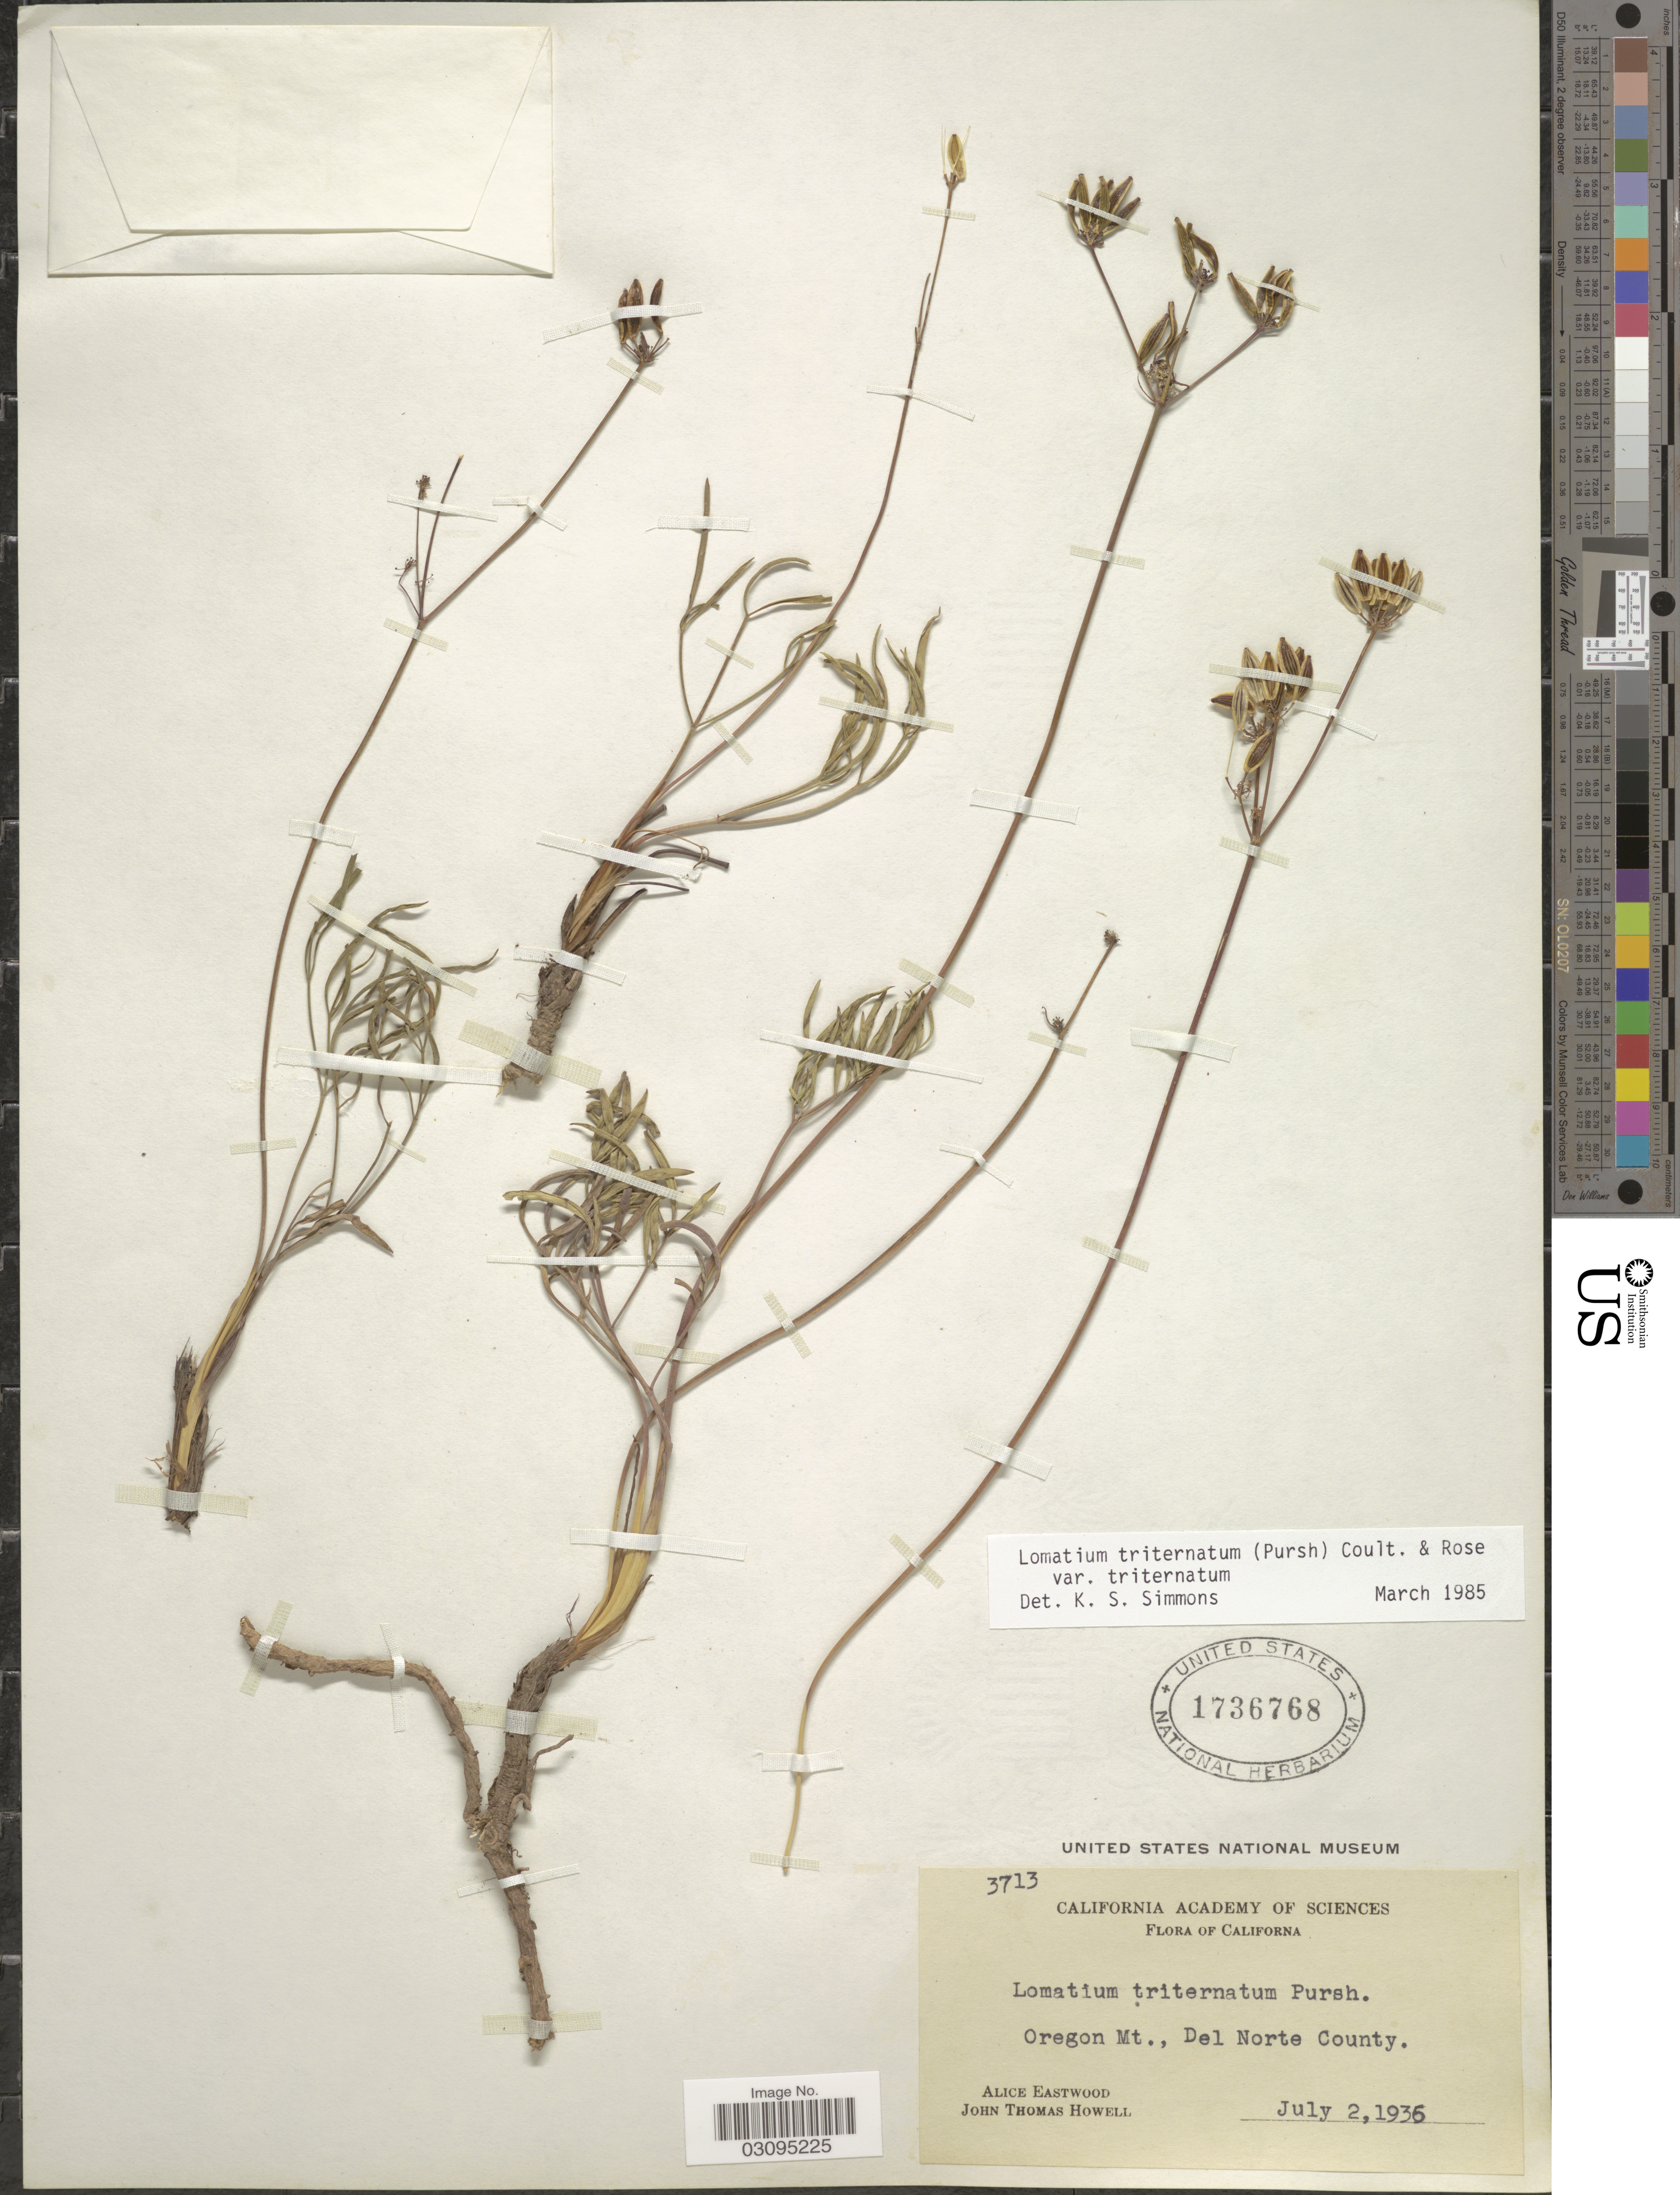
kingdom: Plantae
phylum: Tracheophyta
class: Magnoliopsida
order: Apiales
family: Apiaceae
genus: Lomatium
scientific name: Lomatium triternatum var. triternatum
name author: (Pursh) J.M. Coult. & Rose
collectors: A. Eastwood & J. T. Howell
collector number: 3713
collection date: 1936-07-02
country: United States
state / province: California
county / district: Del Norte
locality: Oregon Mt., Del Norte County.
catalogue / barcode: US 1736768